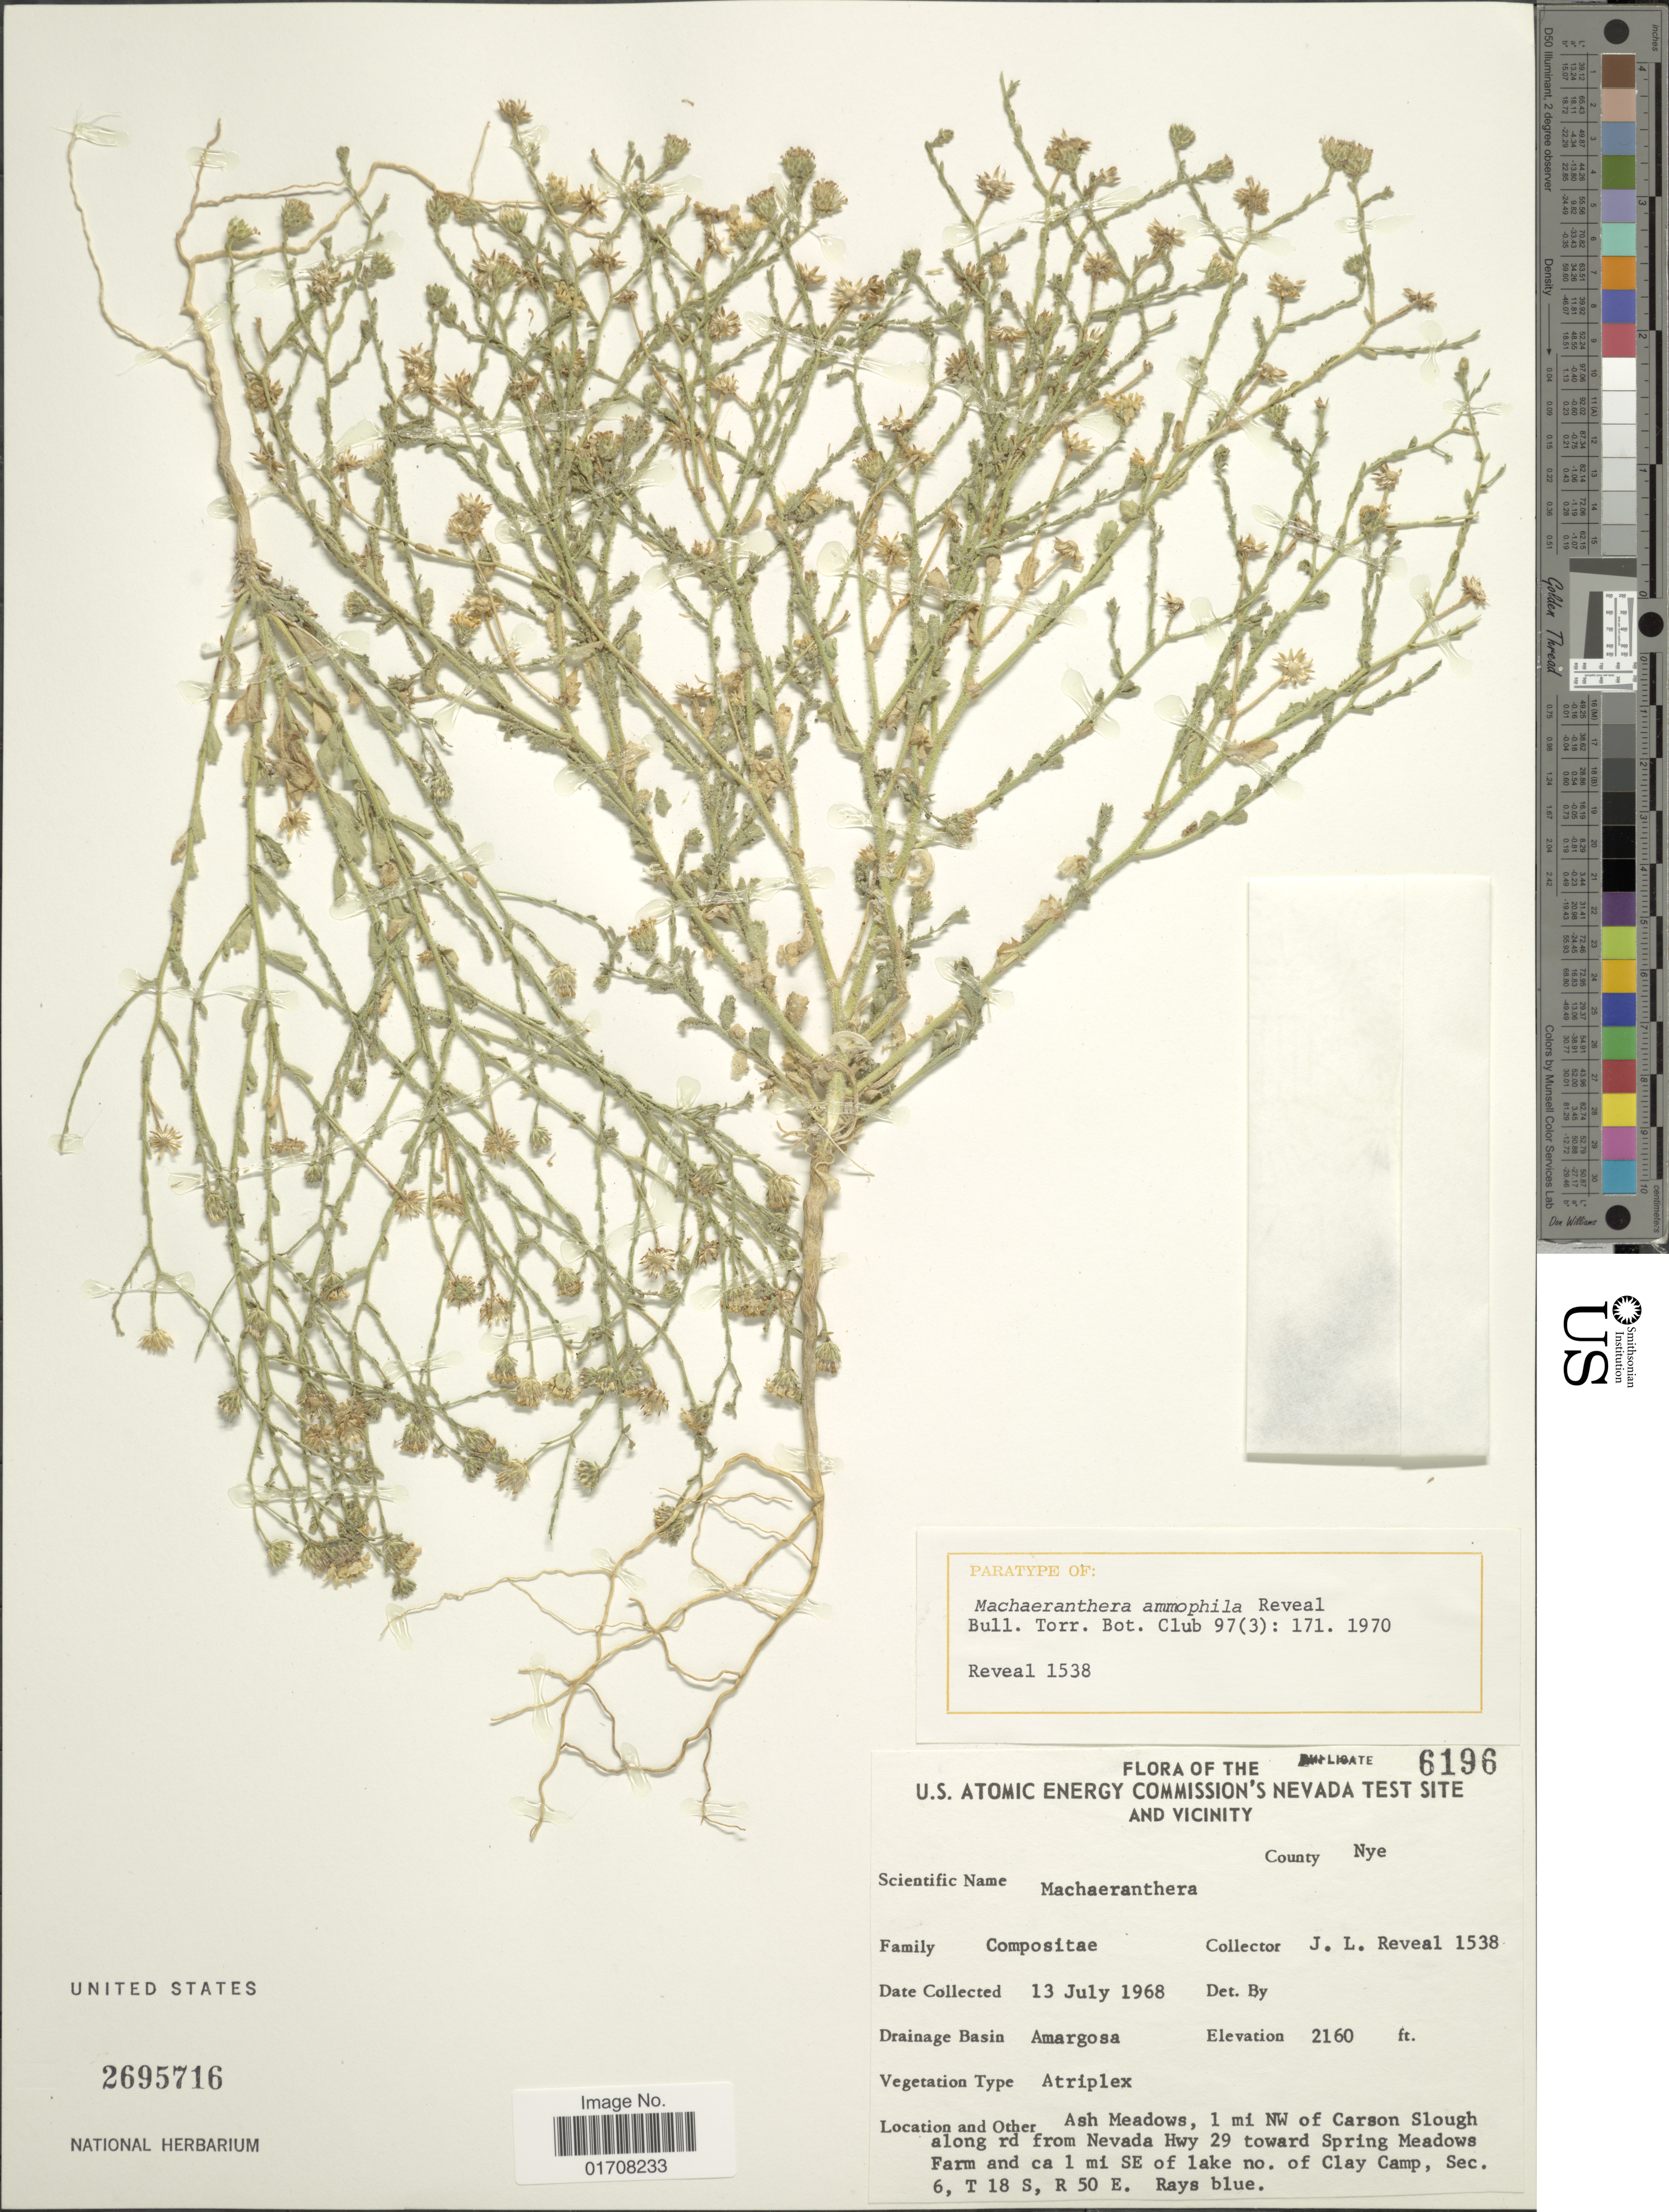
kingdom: Plantae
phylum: Tracheophyta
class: Magnoliopsida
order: Asterales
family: Asteraceae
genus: Machaeranthera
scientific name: Machaeranthera ammophila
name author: Reveal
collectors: J. L. Reveal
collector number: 1538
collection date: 1968-07-13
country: United States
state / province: Nevada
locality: U. S. Atomic Energy Commission's Nevada Test Site and Vicinity, County Nye, Drainage Basin Amargosa, Ash Meadows, 1 mi NW of Carson Slough along rd from Nevada Hwy 29 toward Spring Meadows Farm and ca 1 mi SE of lake no. of Clay Camp, Sec. 6, T18S, R50El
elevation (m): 658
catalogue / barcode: US 2695716